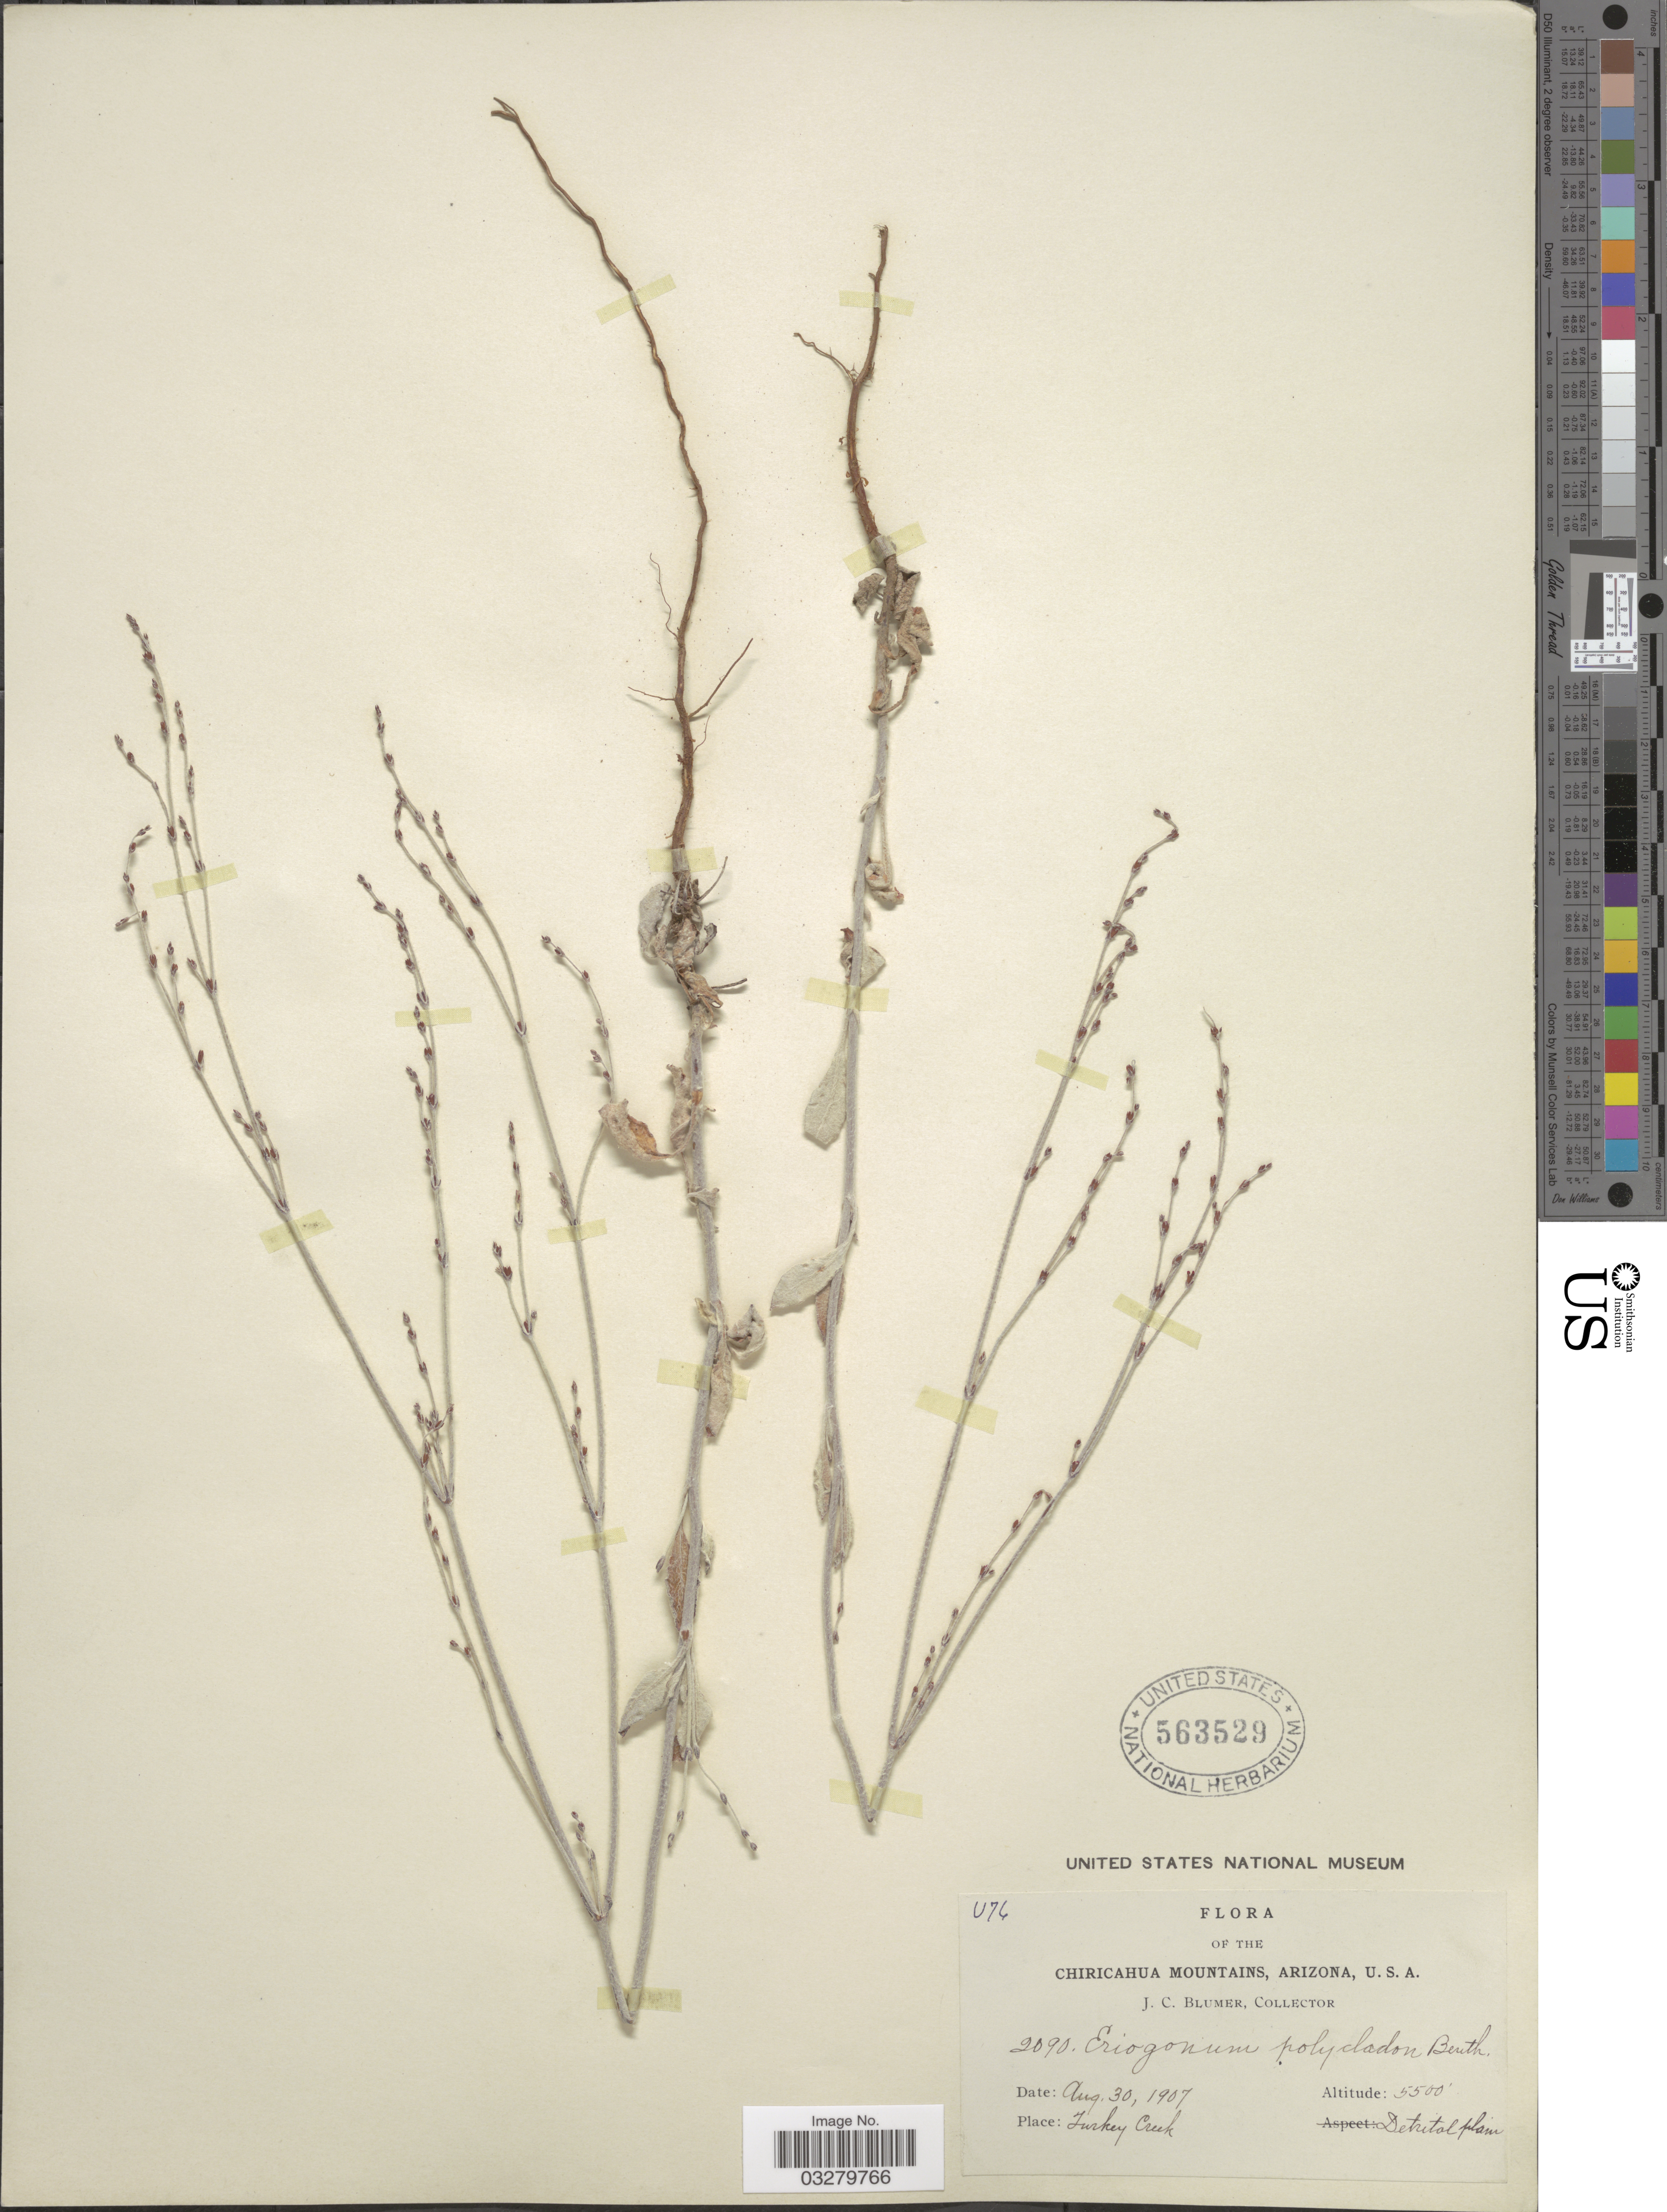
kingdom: Plantae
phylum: Tracheophyta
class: Magnoliopsida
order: Caryophyllales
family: Polygonaceae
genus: Eriogonum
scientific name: Eriogonum polycladon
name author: Benth.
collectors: J. C. Blumer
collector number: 2090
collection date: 1907-08-30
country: United States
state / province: Arizona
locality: Chiricahua Mountains. Turkey Creek.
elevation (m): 1676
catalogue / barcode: US 563529